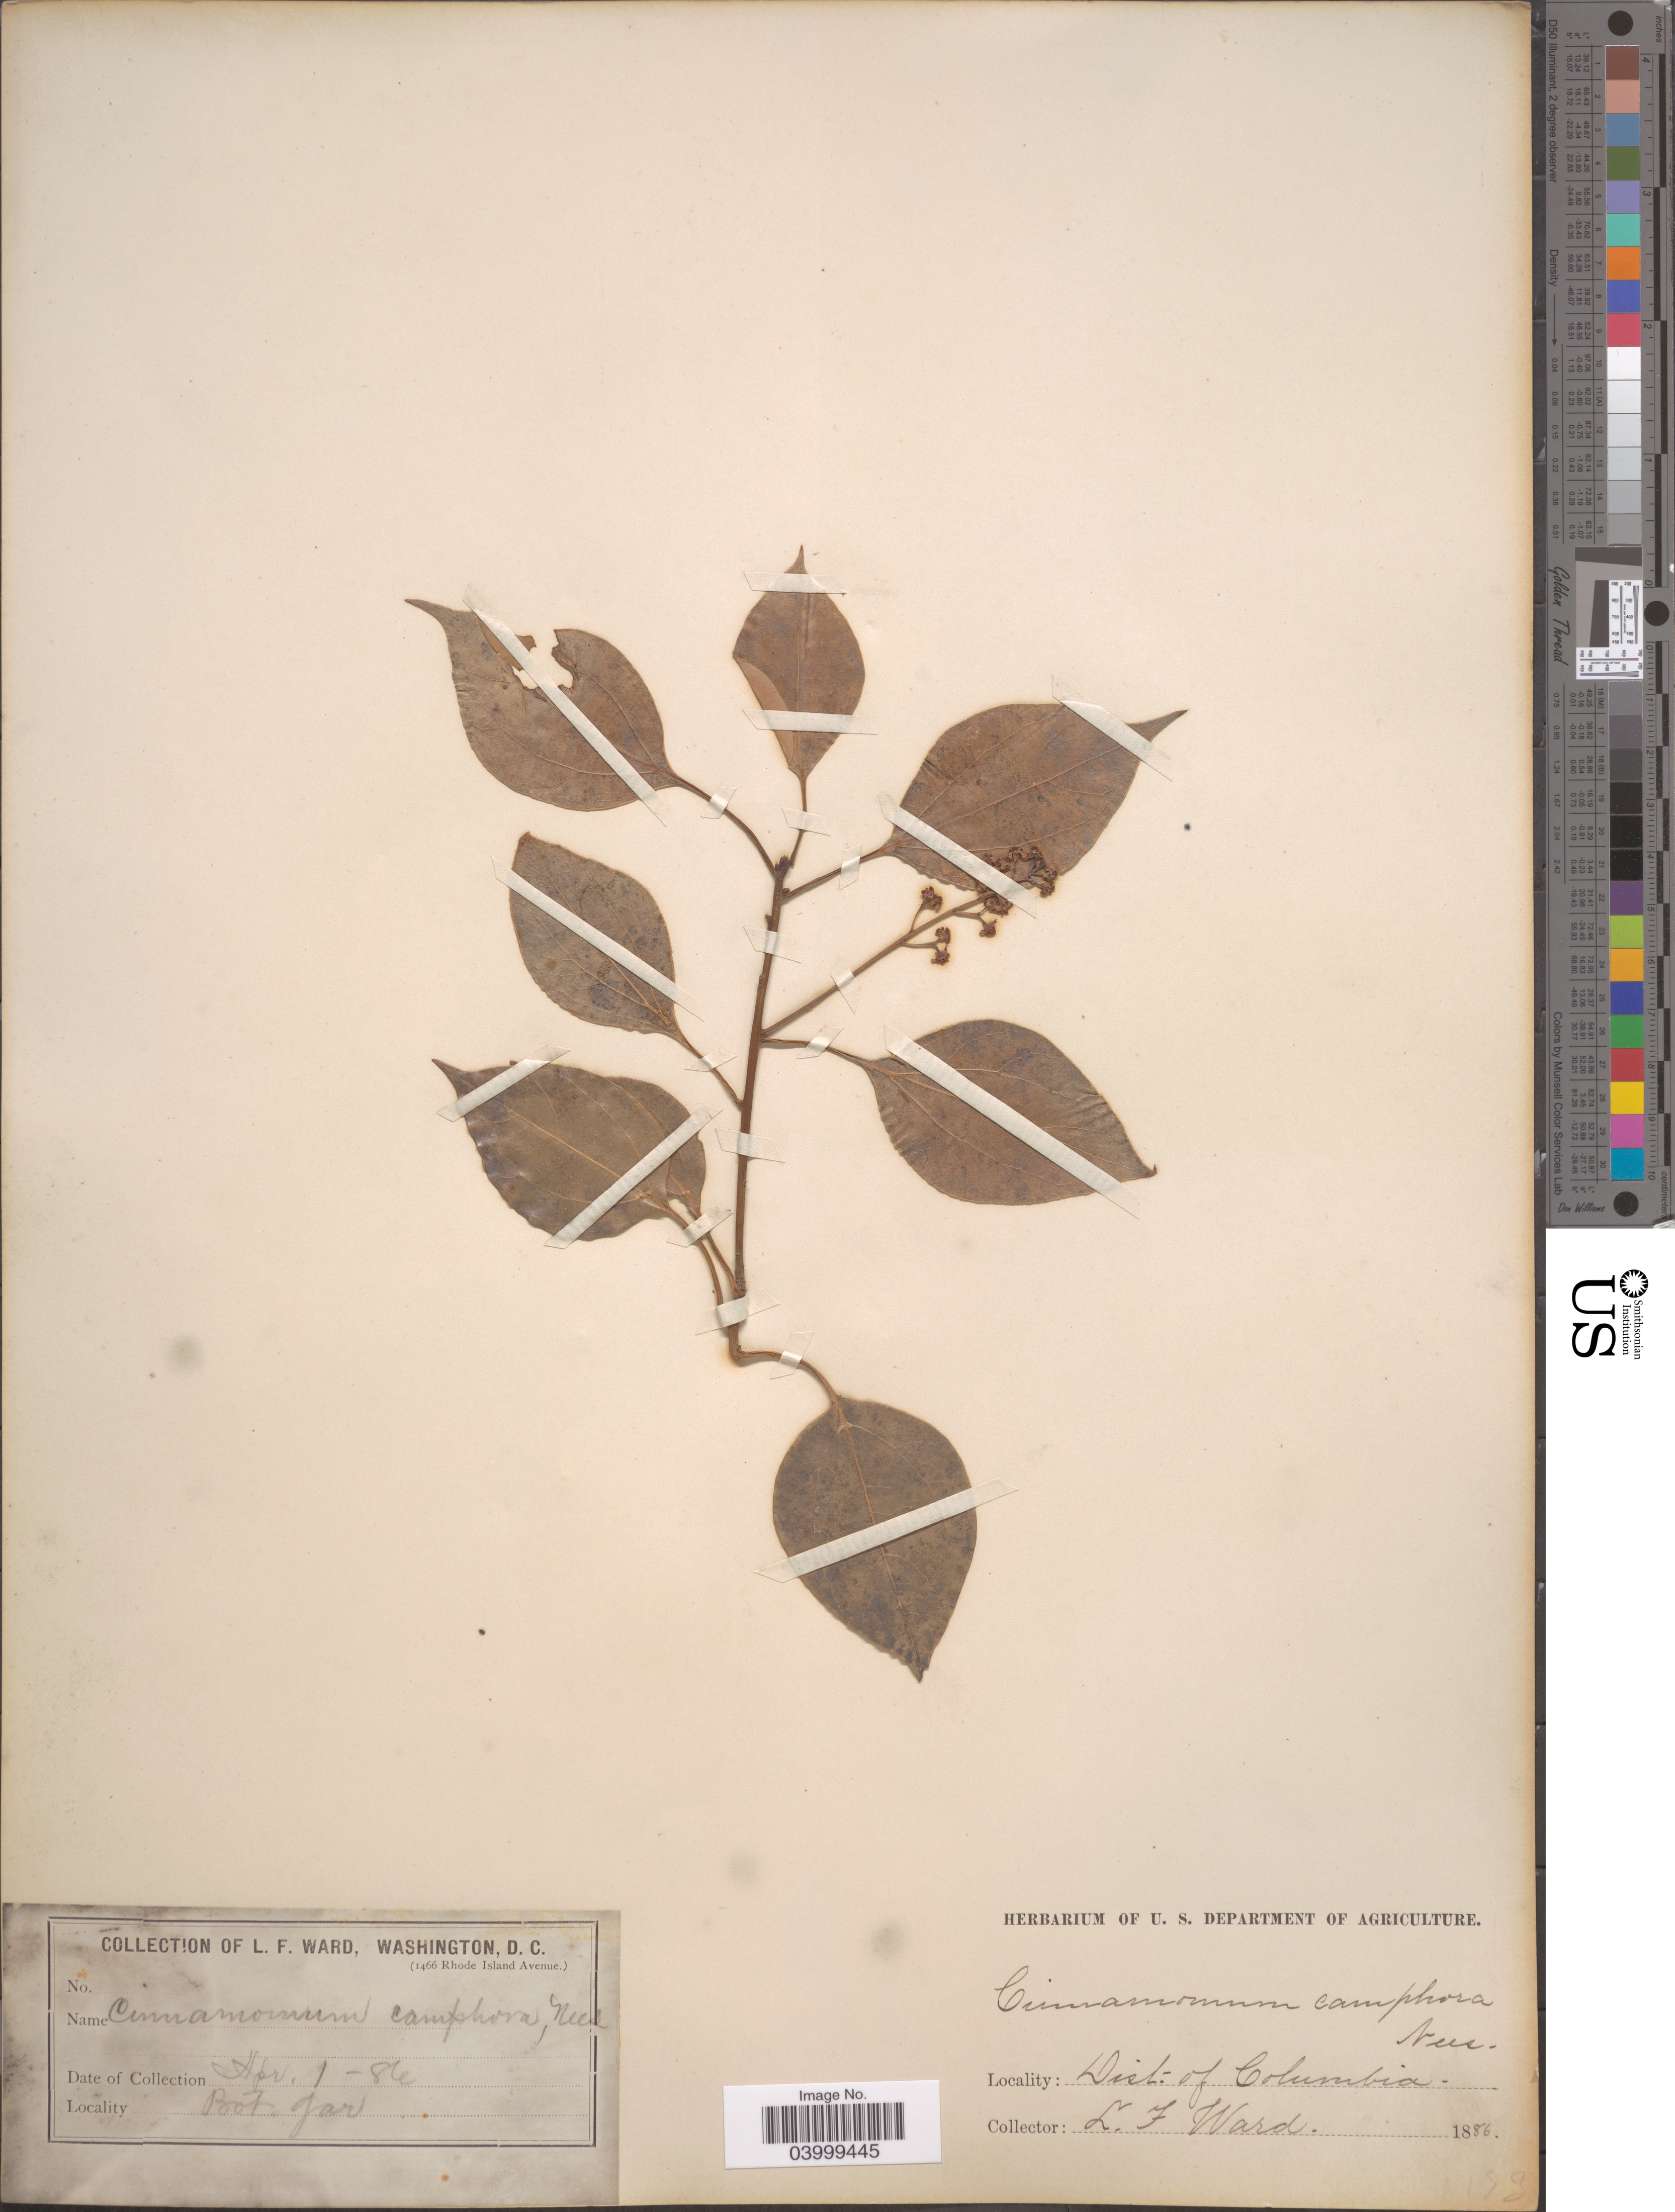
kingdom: Plantae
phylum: Tracheophyta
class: Magnoliopsida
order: Laurales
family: Lauraceae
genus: Cinnamomum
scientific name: Cinnamomum camphora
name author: (L.) J. Presl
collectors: L. Ward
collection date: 1886-04-01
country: United States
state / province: District of Columbia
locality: Bot. Gar.